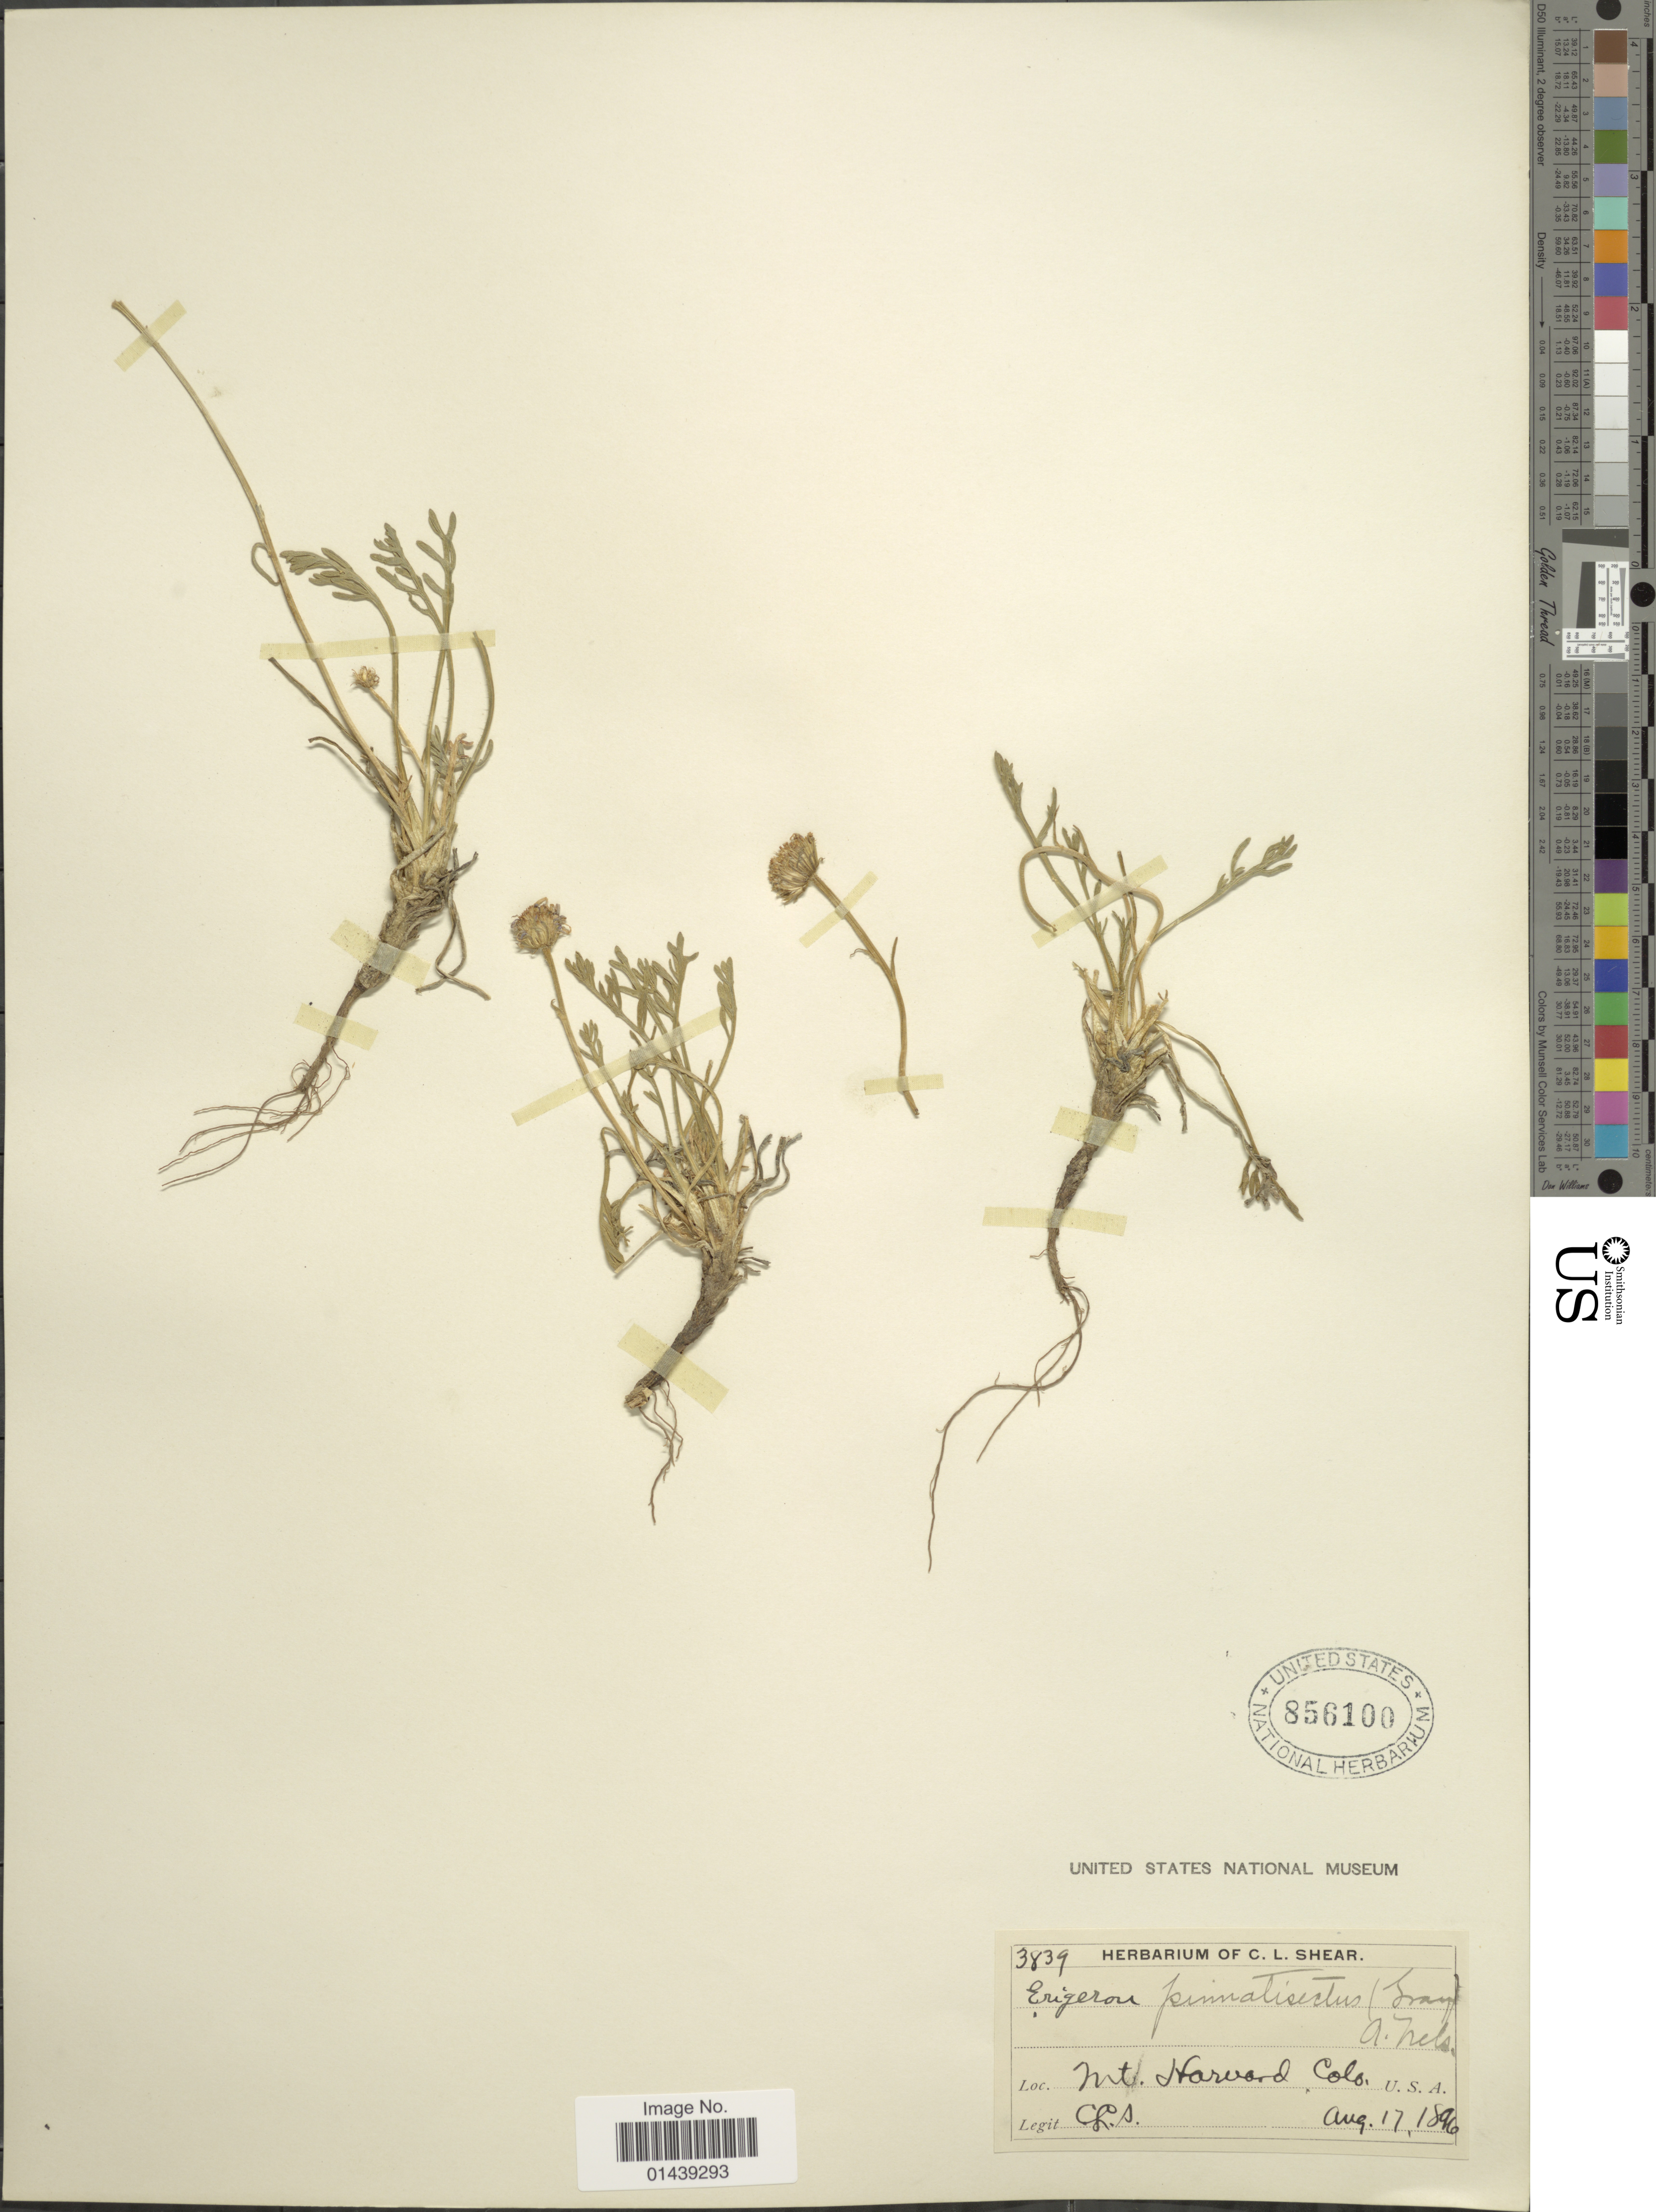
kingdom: Plantae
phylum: Tracheophyta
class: Magnoliopsida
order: Asterales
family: Asteraceae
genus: Erigeron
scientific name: Erigeron pinnatisectus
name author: (A. Gray) A. Nelson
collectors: C. L. Shear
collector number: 3839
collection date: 1896-08-17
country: United States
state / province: Colorado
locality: Mt. Harvard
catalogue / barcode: US 856100